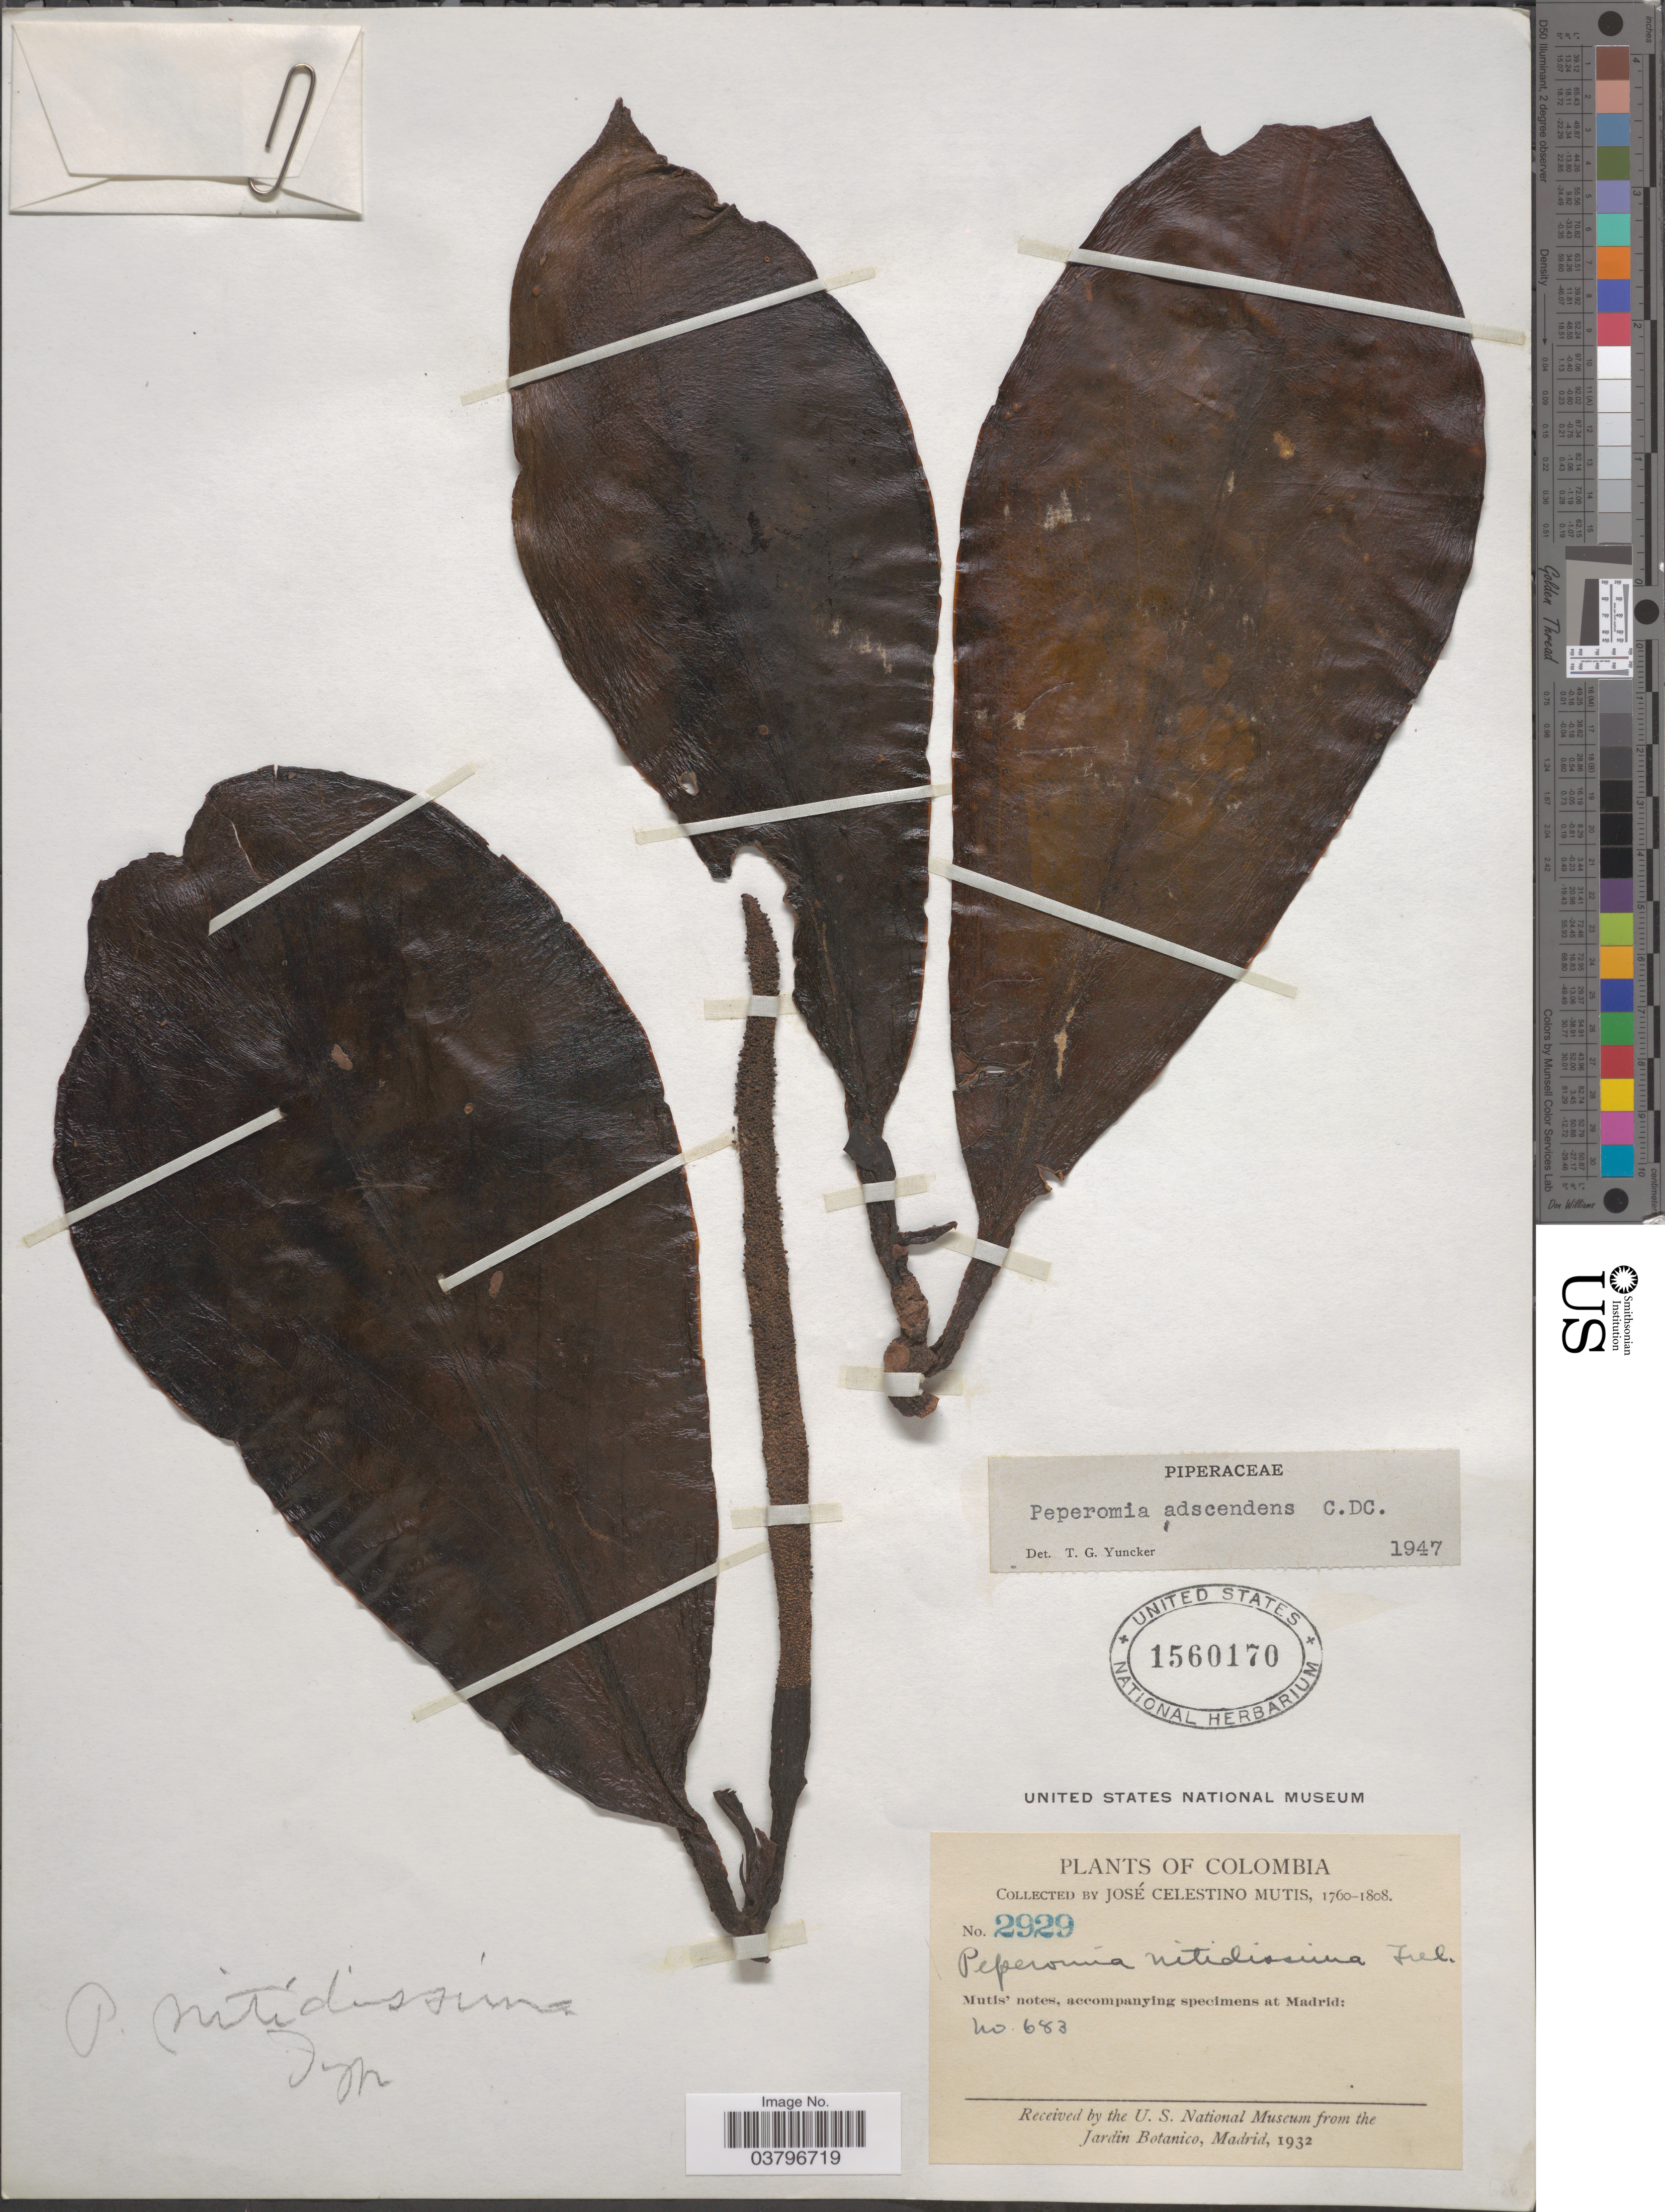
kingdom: Plantae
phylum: Tracheophyta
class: Magnoliopsida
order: Piperales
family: Piperaceae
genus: Peperomia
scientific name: Peperomia adscendens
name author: C. DC.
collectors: J. C. B. Mutis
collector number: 2929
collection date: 1760/1808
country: Colombia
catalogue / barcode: US 1560170